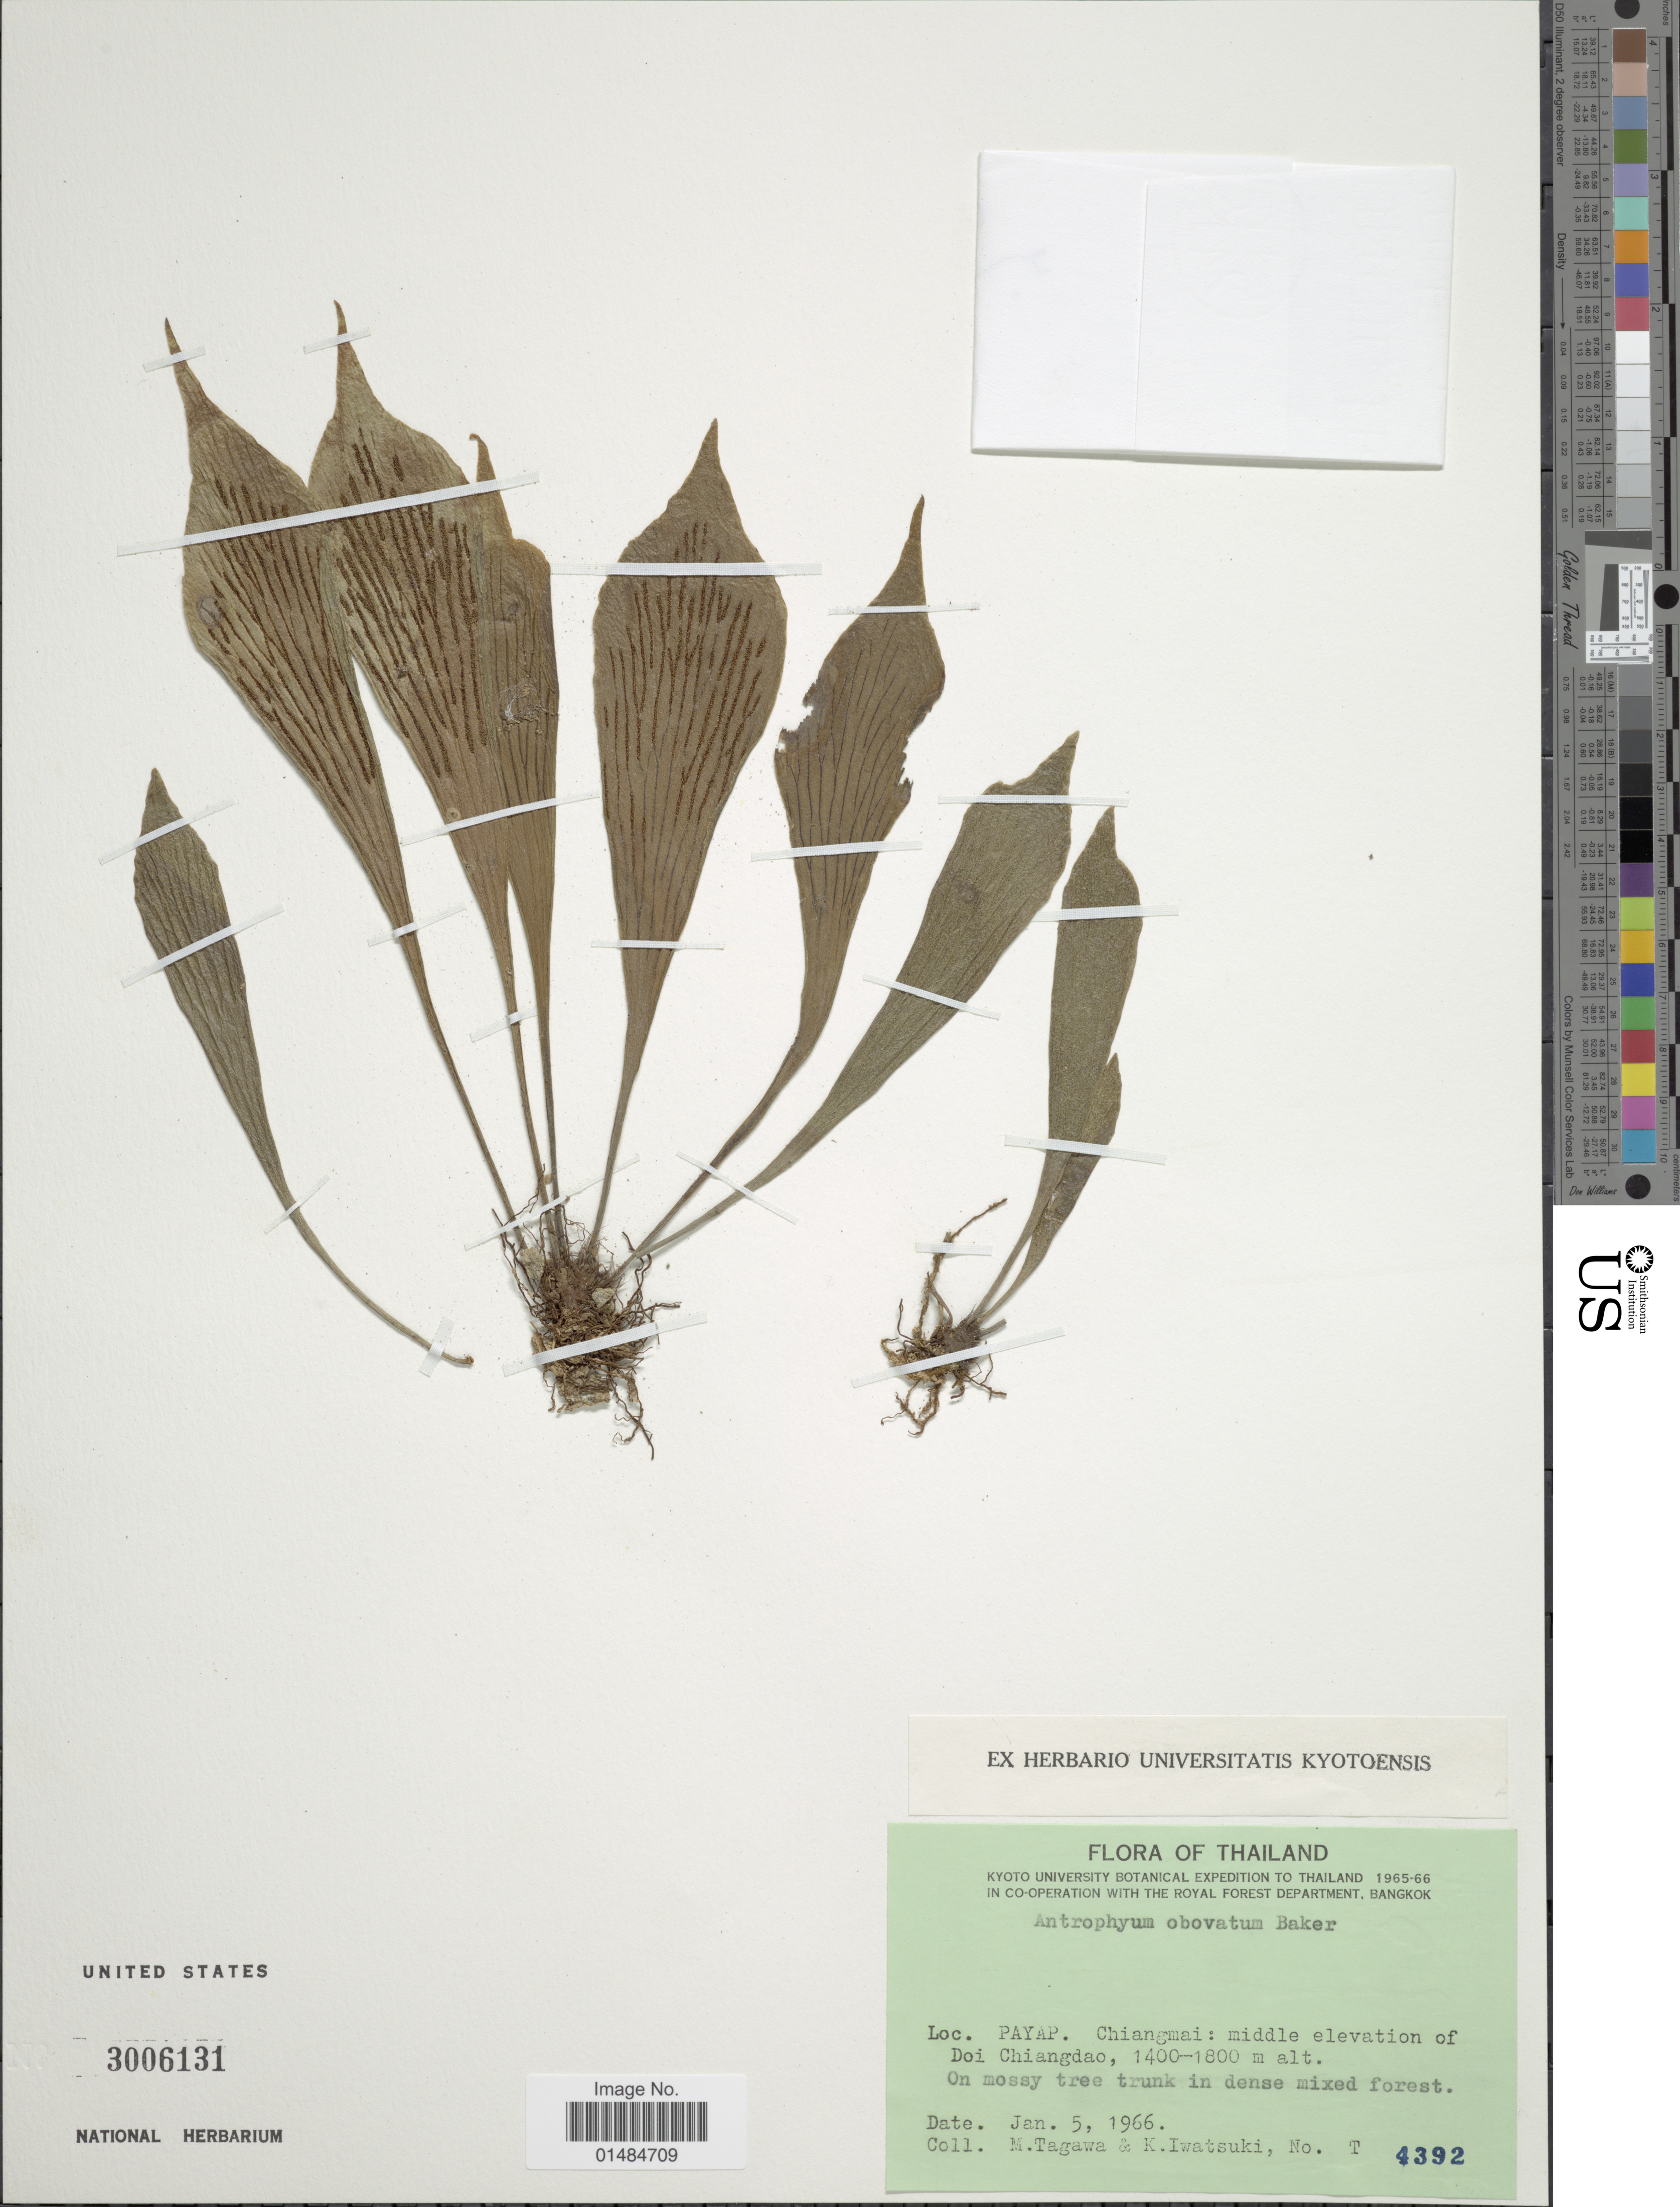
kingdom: Plantae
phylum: Tracheophyta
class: Polypodiopsida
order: Polypodiales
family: Pteridaceae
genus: Antrophyum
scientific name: Antrophyum obovatum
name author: Baker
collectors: M. Tagawa & K. Iwatsuki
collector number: T4392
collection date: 1966-01-05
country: Thailand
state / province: Chiang Mai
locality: Payap. Chiangmai: middle elevation of Doi Chiangdao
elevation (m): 1400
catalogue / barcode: US 3006131